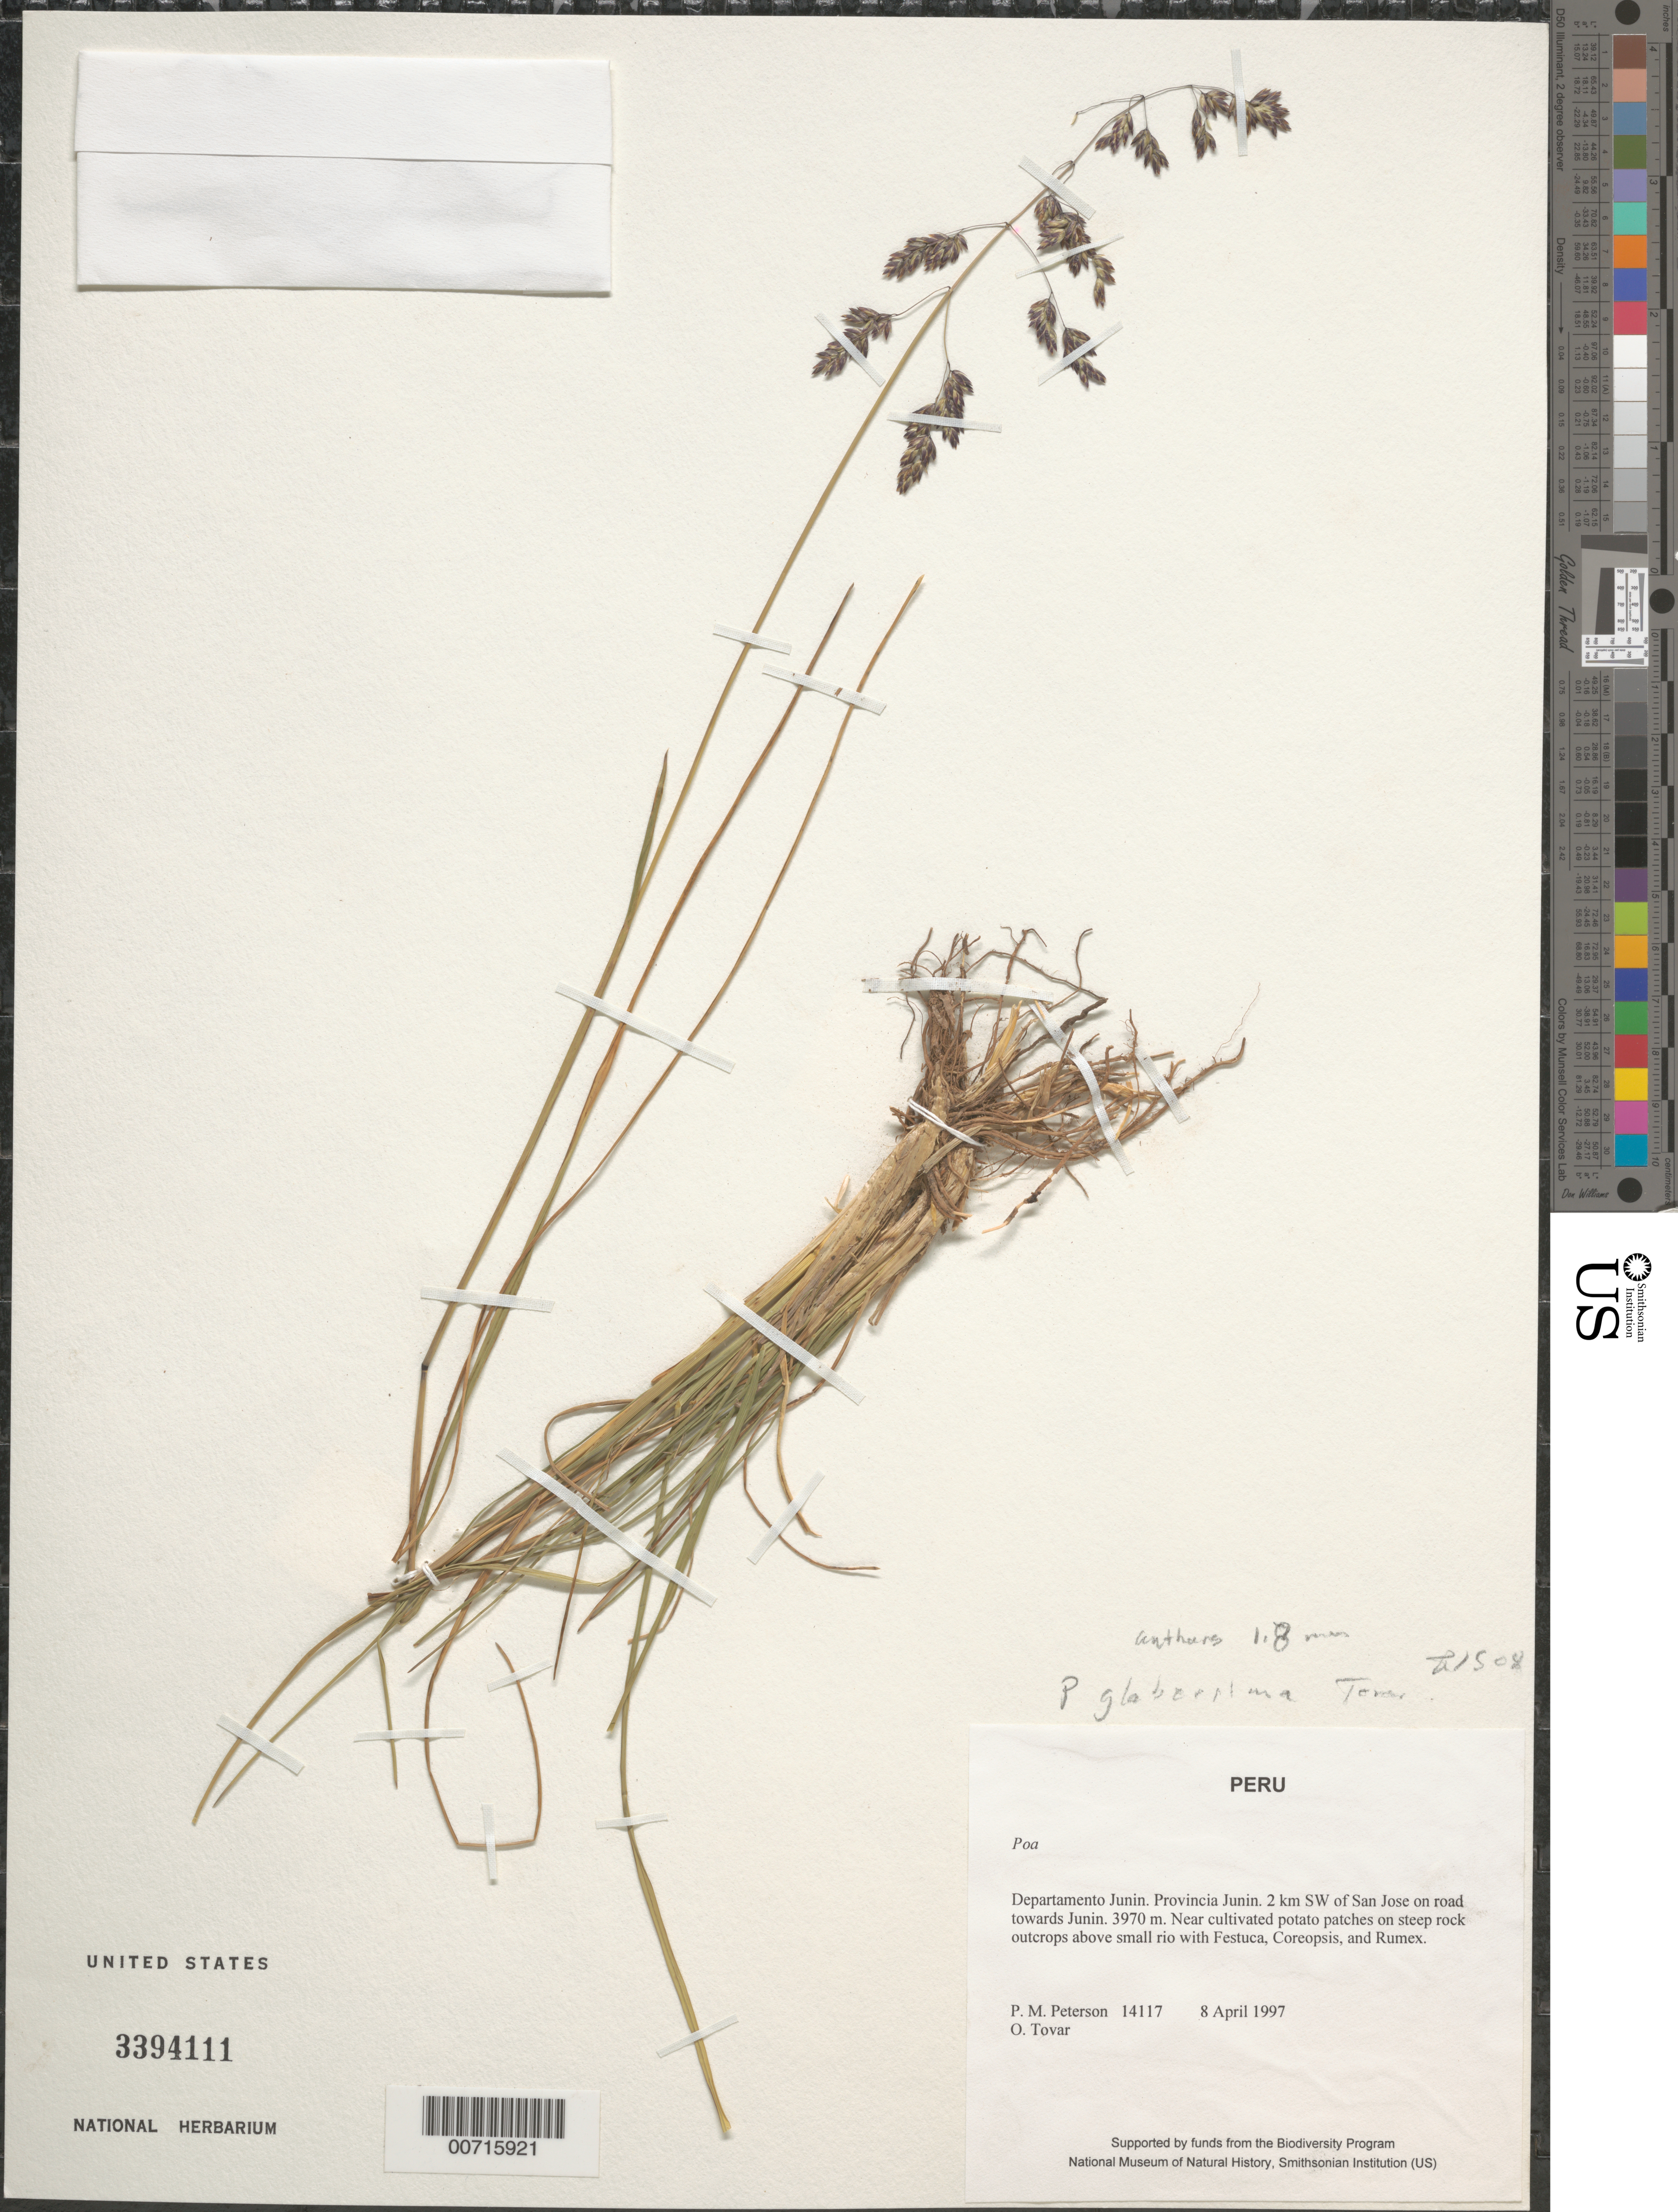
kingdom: Plantae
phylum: Tracheophyta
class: Liliopsida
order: Poales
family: Poaceae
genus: Poa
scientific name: Poa glaberrima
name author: Tovar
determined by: Soreng, Robert J., Research Associate (BOT), Smithsonian Institution - National Museum of Natural History (UNITED STATES)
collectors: P. M. Peterson & Ó. Tovar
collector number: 14117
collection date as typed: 08 Apr 1997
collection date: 1997-04-08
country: Peru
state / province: Junín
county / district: Junín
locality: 2 km SW of San Jose on road towards Junin.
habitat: Near cultivated potato patches on steep rock outcrops above small rio with Festuca, Coreopsis, and Rumex.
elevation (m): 3970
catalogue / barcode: US 3394111